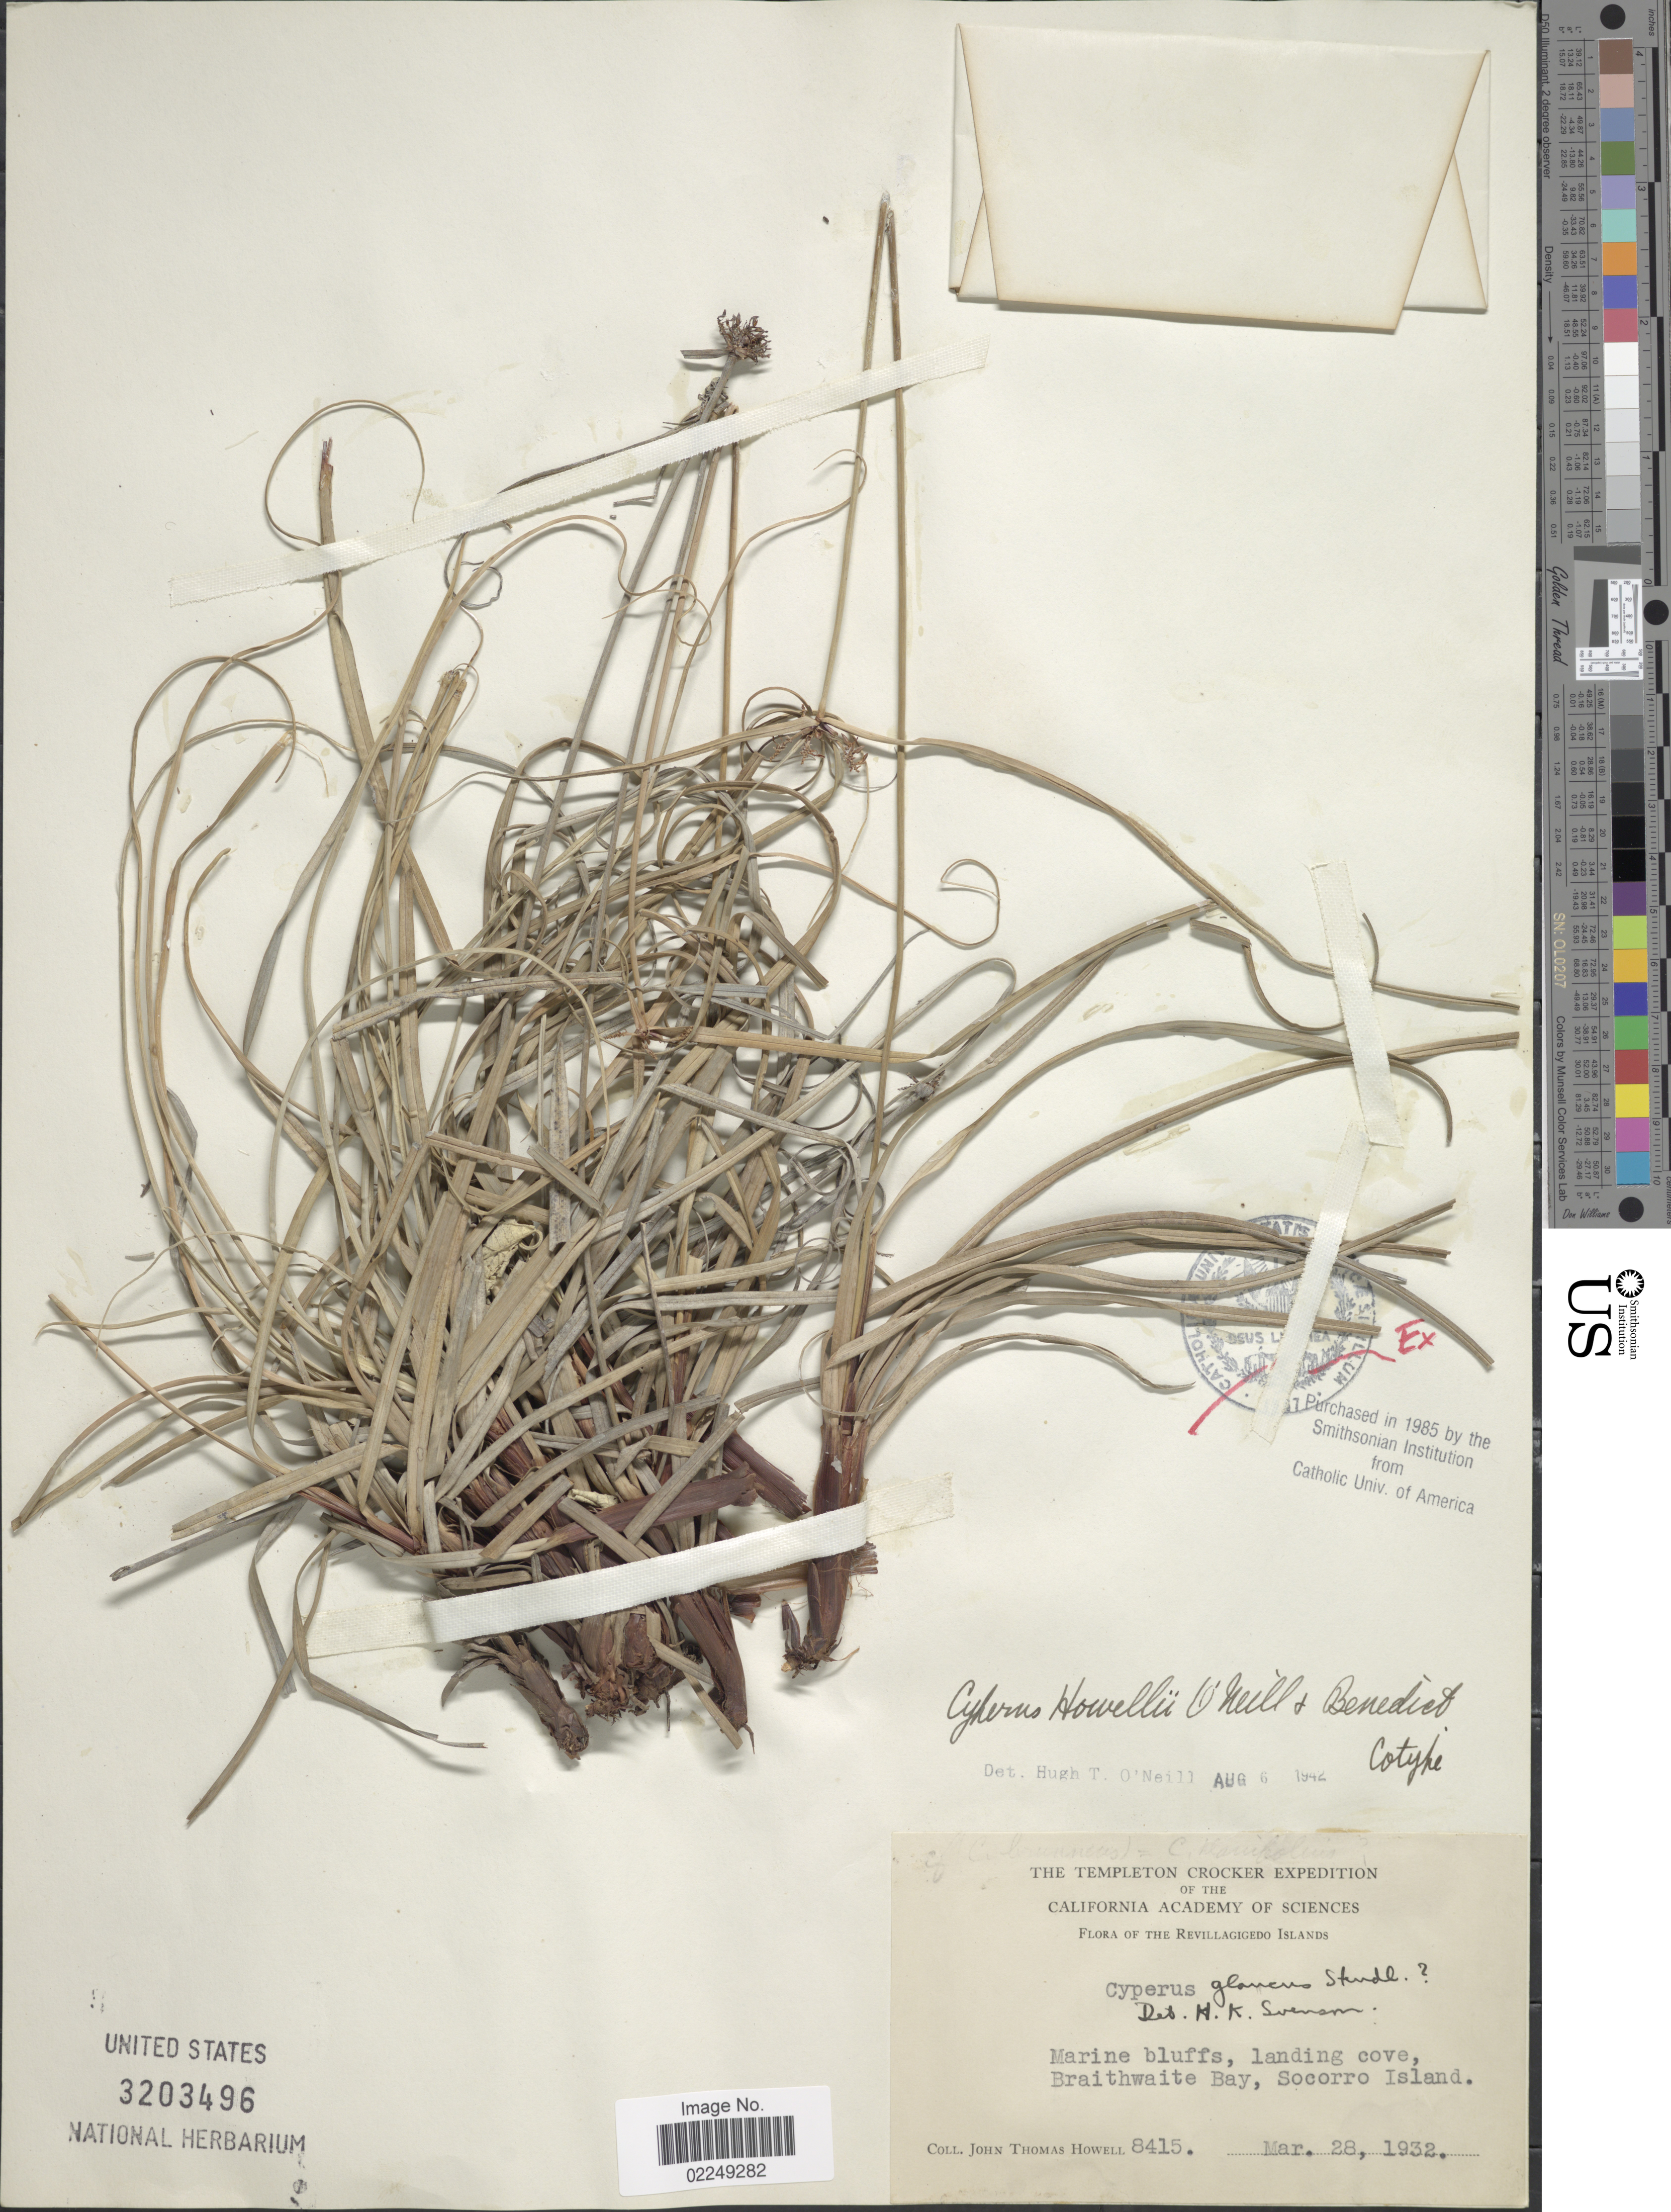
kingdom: Plantae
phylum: Tracheophyta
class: Liliopsida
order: Poales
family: Cyperaceae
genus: Cyperus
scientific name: Cyperus sordidus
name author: J. Presl & C. Presl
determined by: Strong, Mark T., (BOT), Smithsonian Institution - National Museum of Natural History (UNITED STATES)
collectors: J. T. Howell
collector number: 8415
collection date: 1932-03-28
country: Mexico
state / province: Colima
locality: The Revillagigedo Islands, Marine bluffs, landing cove, Braithwaite Bay, Socorro Island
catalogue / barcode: US 3203496